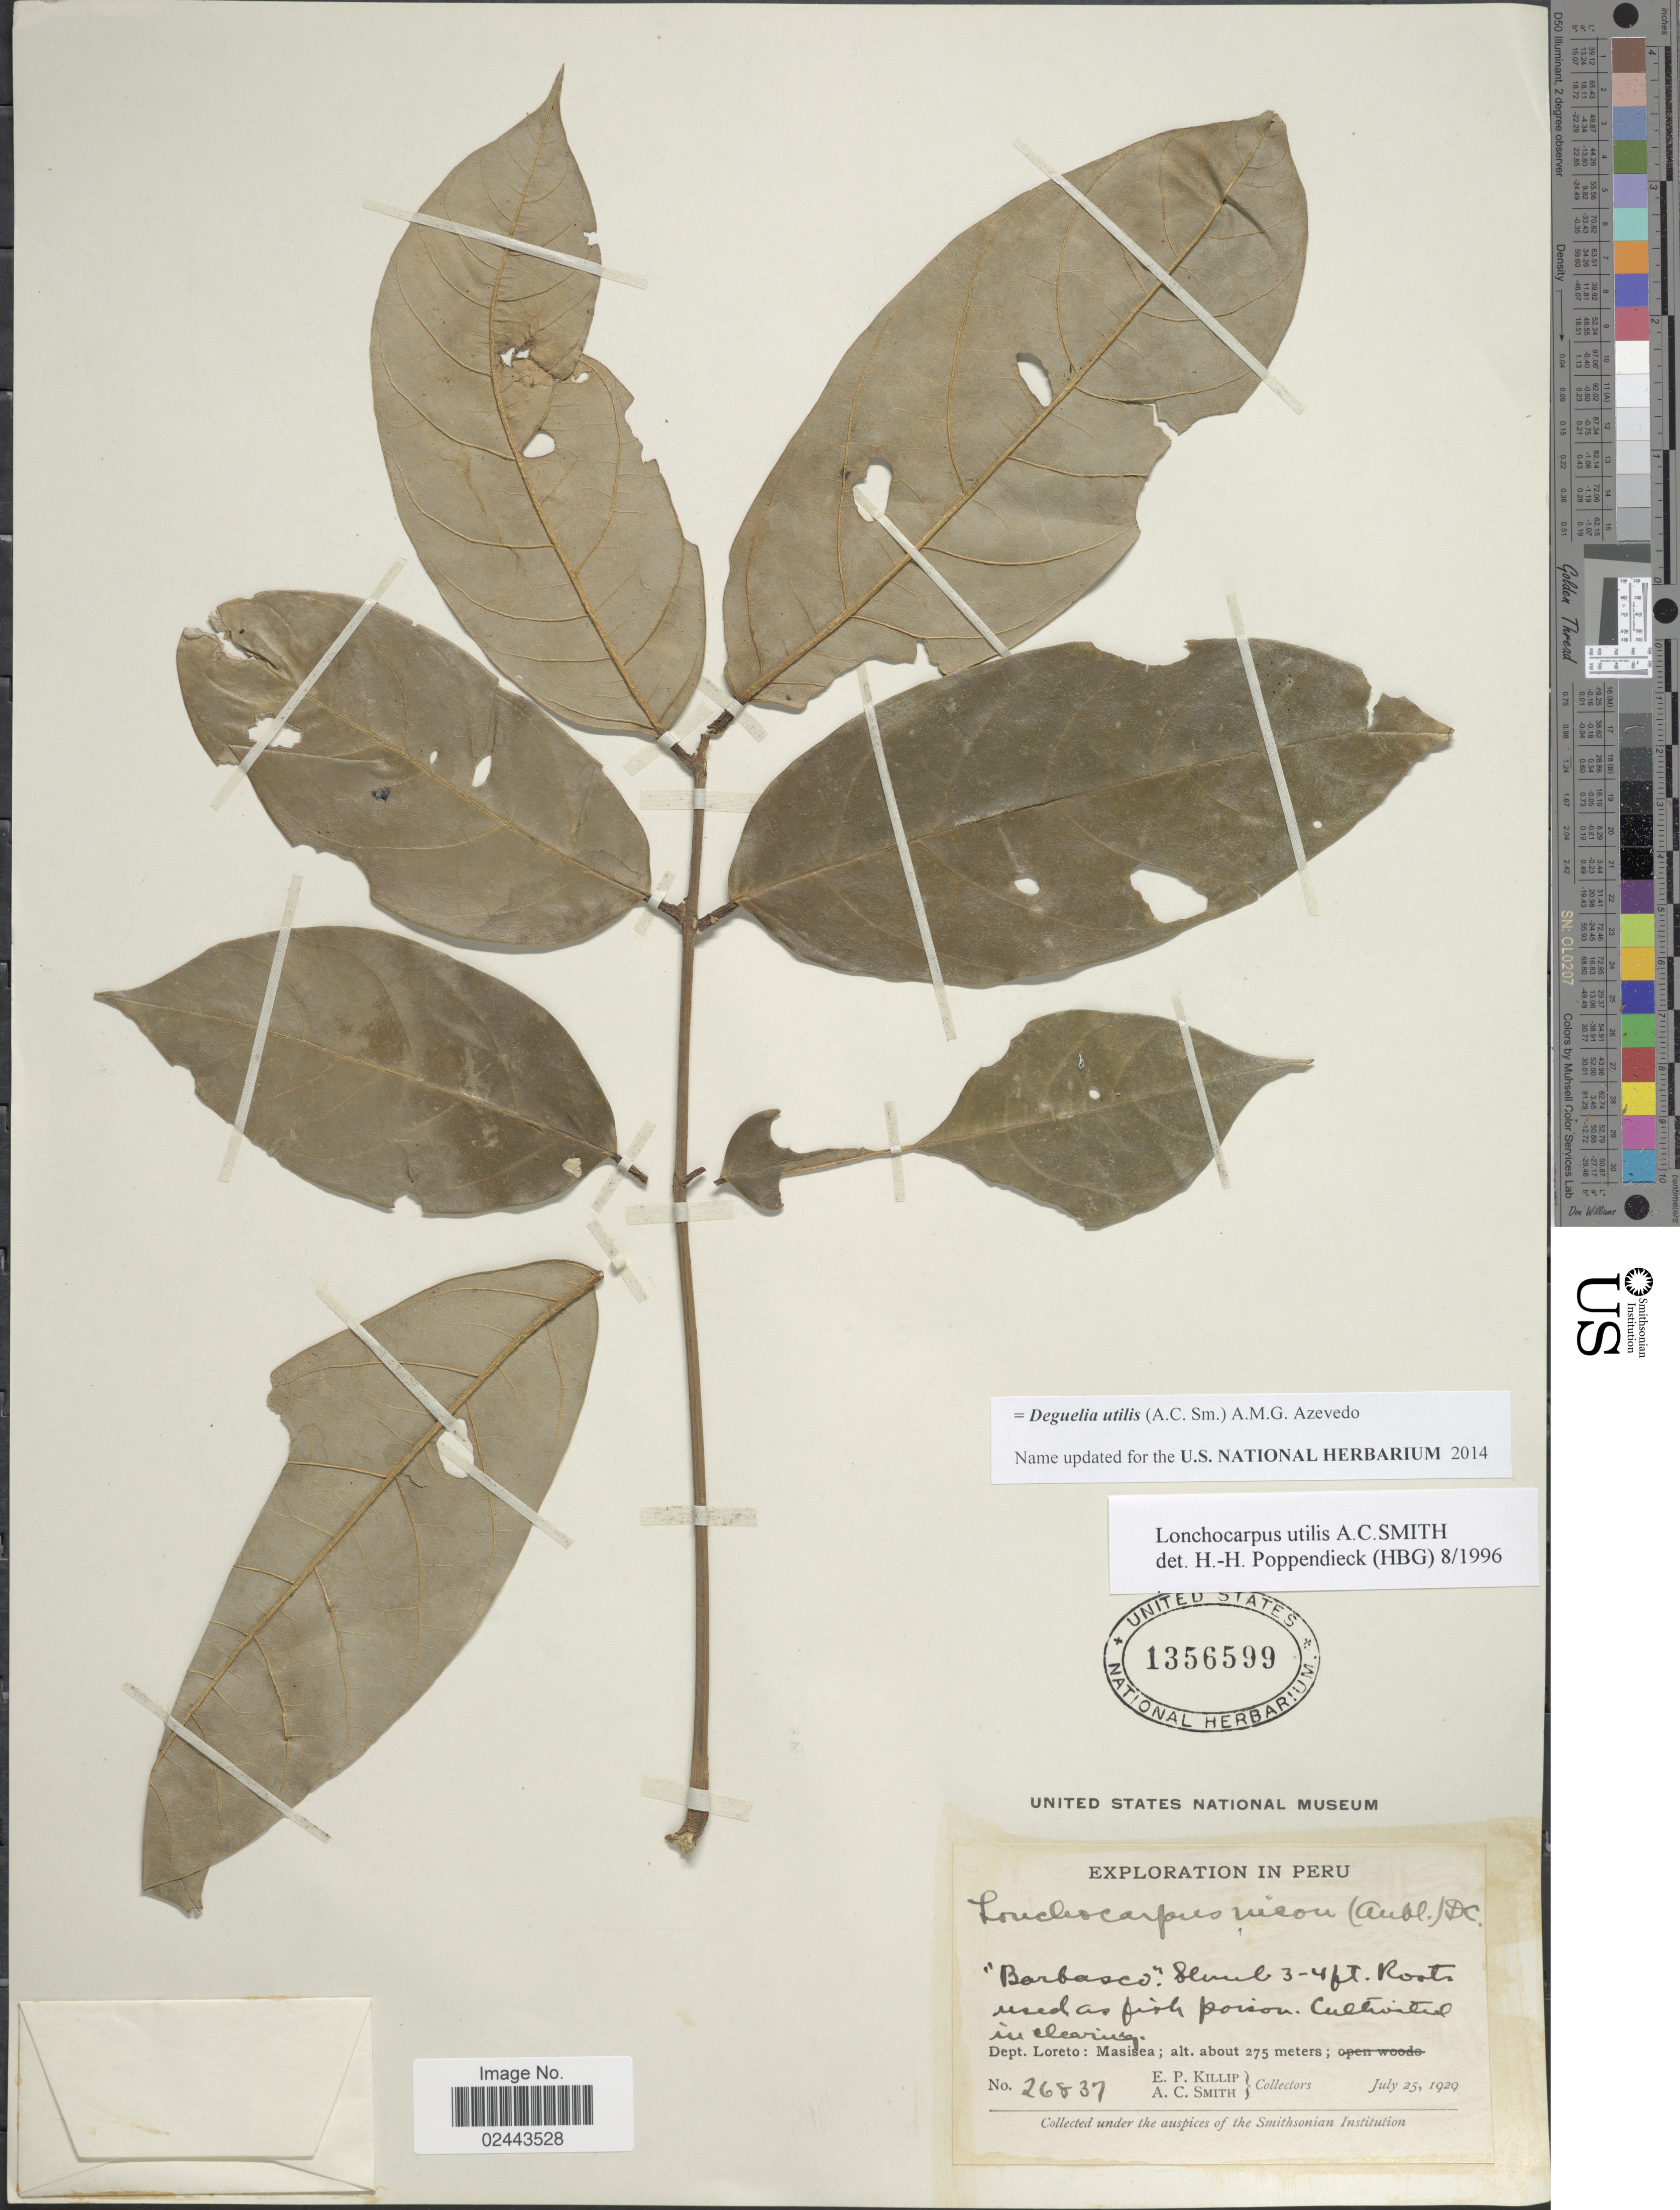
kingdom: Plantae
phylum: Tracheophyta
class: Magnoliopsida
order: Fabales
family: Fabaceae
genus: Deguelia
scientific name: Deguelia utilis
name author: (A.C. Sm.) A.M.G. Azevedo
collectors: E. P. Killip & A. C. Smith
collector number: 26837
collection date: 1929-07-25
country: Peru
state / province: Loreto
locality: In cleating, Masisea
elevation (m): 275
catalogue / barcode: US 1356599